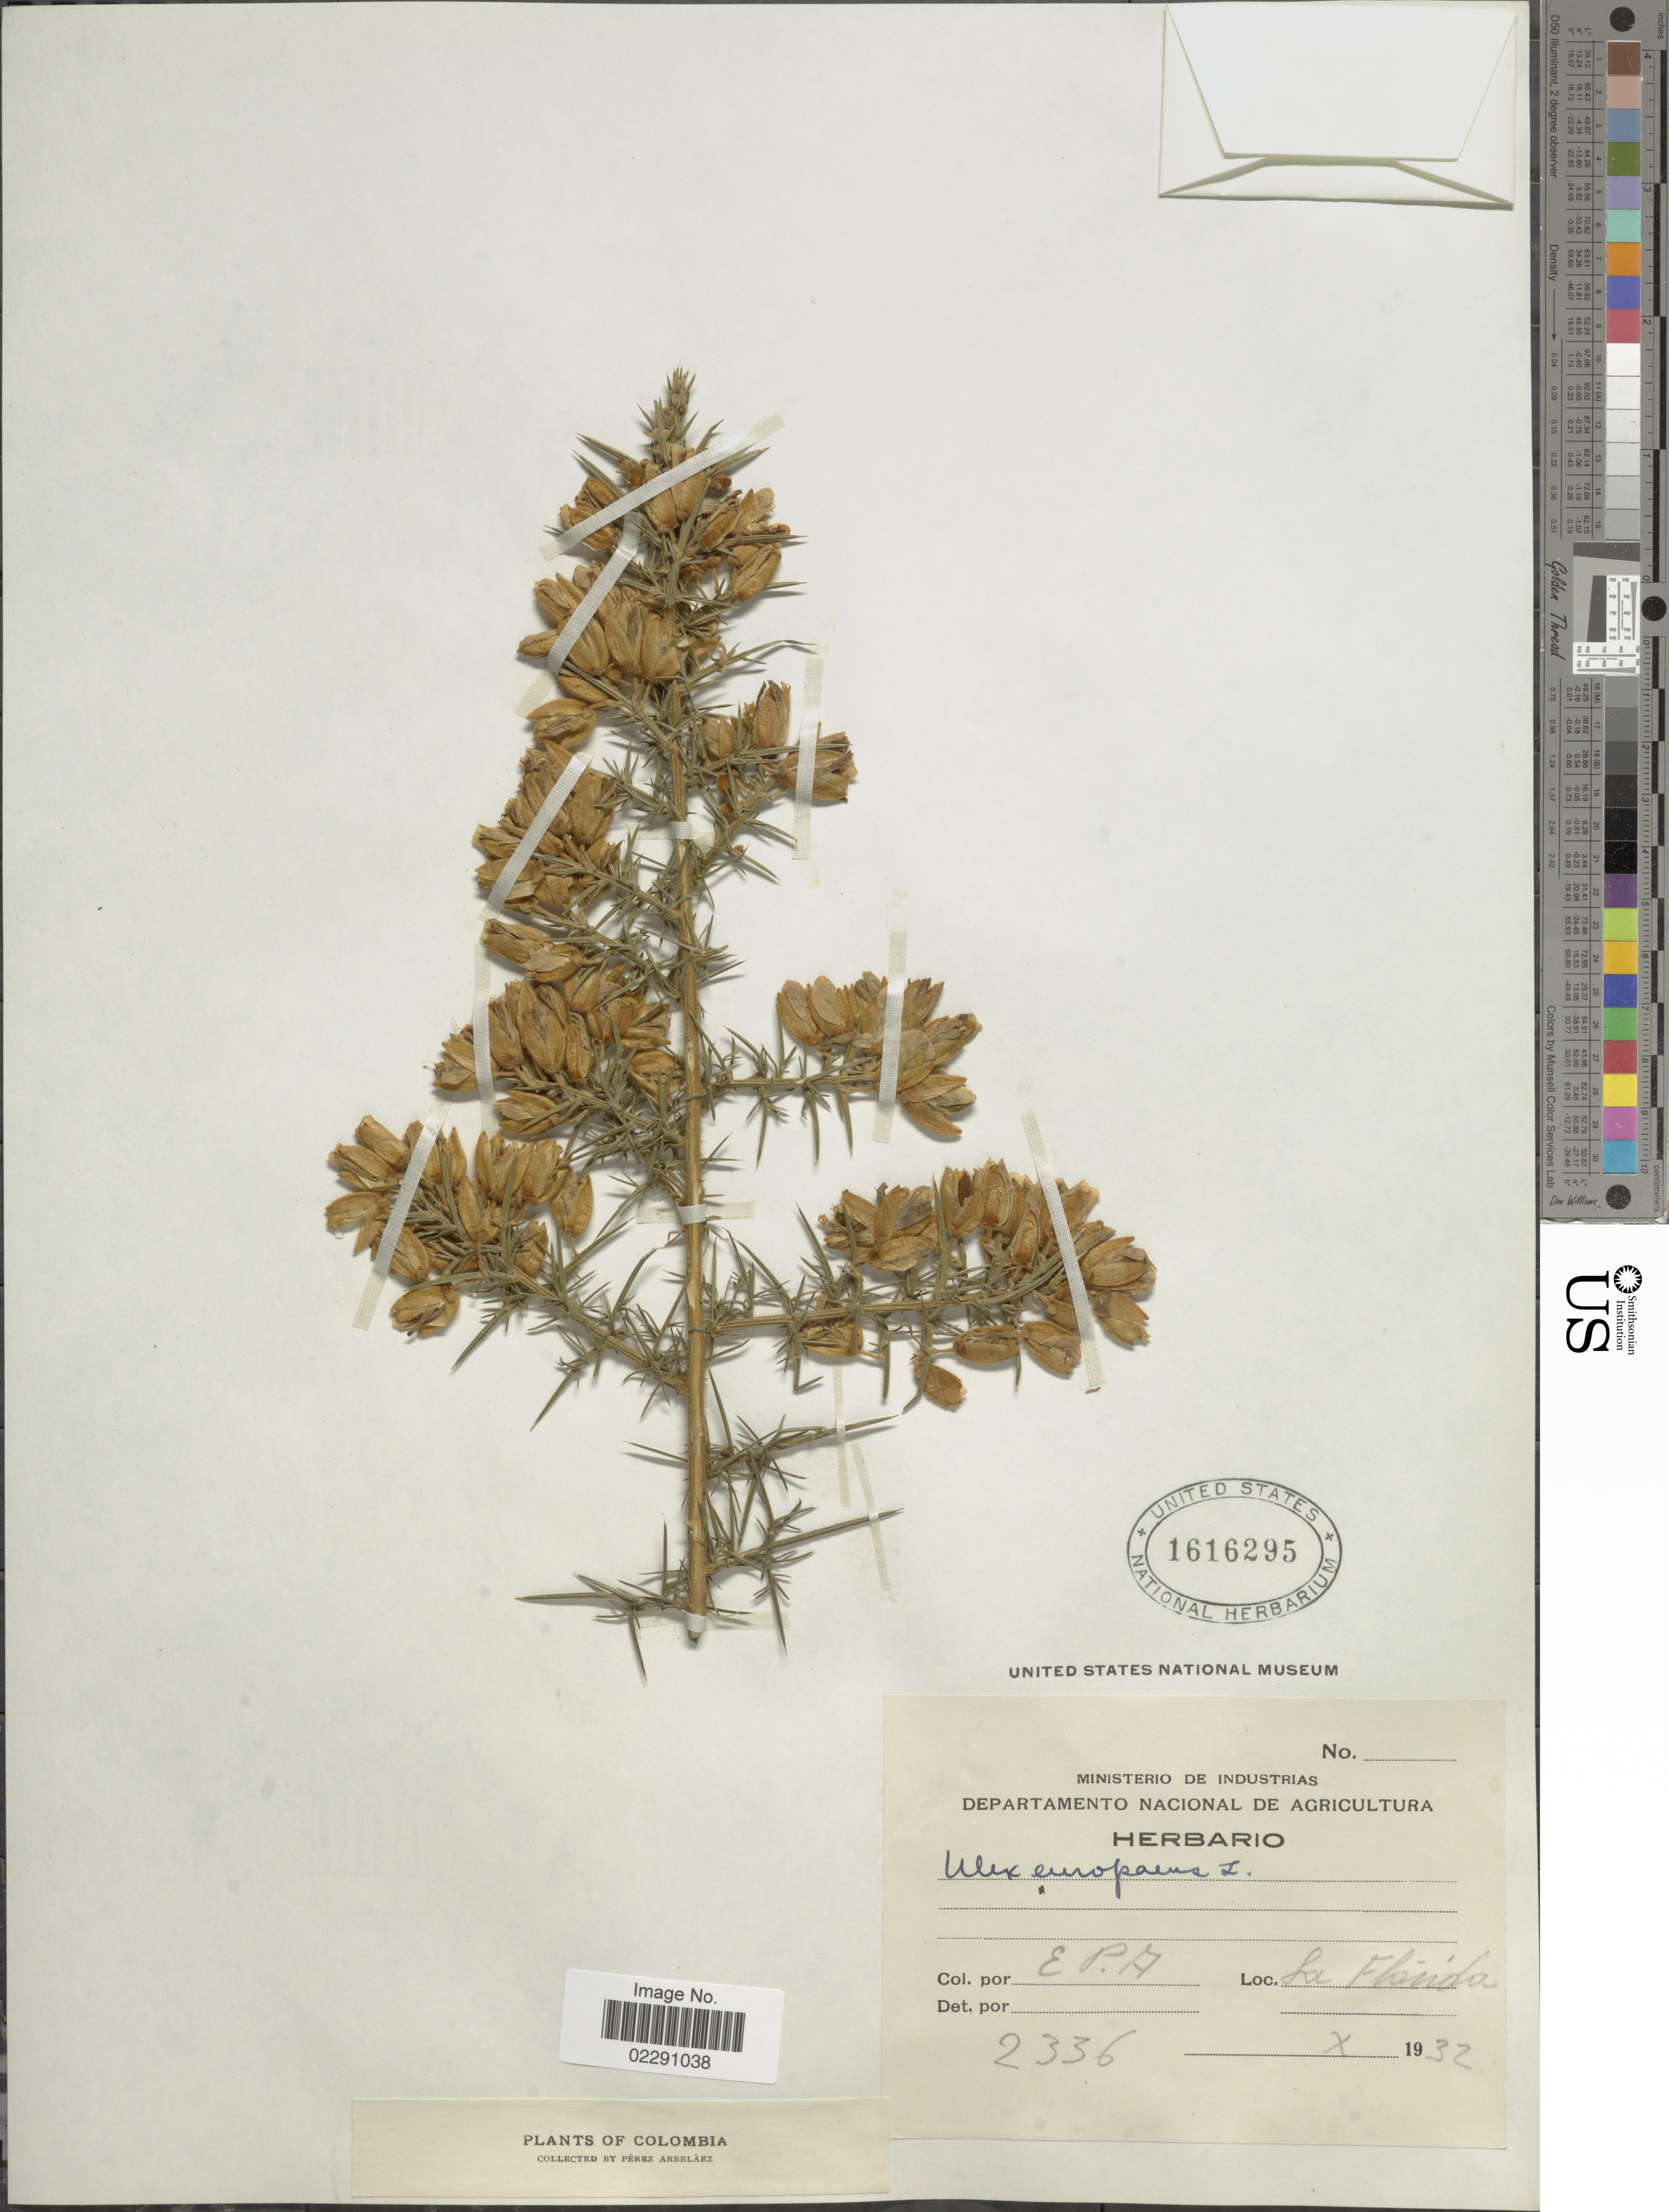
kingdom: Plantae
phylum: Tracheophyta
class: Magnoliopsida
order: Fabales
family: Fabaceae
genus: Ulex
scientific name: Ulex europaeus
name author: L.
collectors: E. Pérez Arbeláez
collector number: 2336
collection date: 1932-10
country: Colombia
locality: La Florida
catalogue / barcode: US 1616295